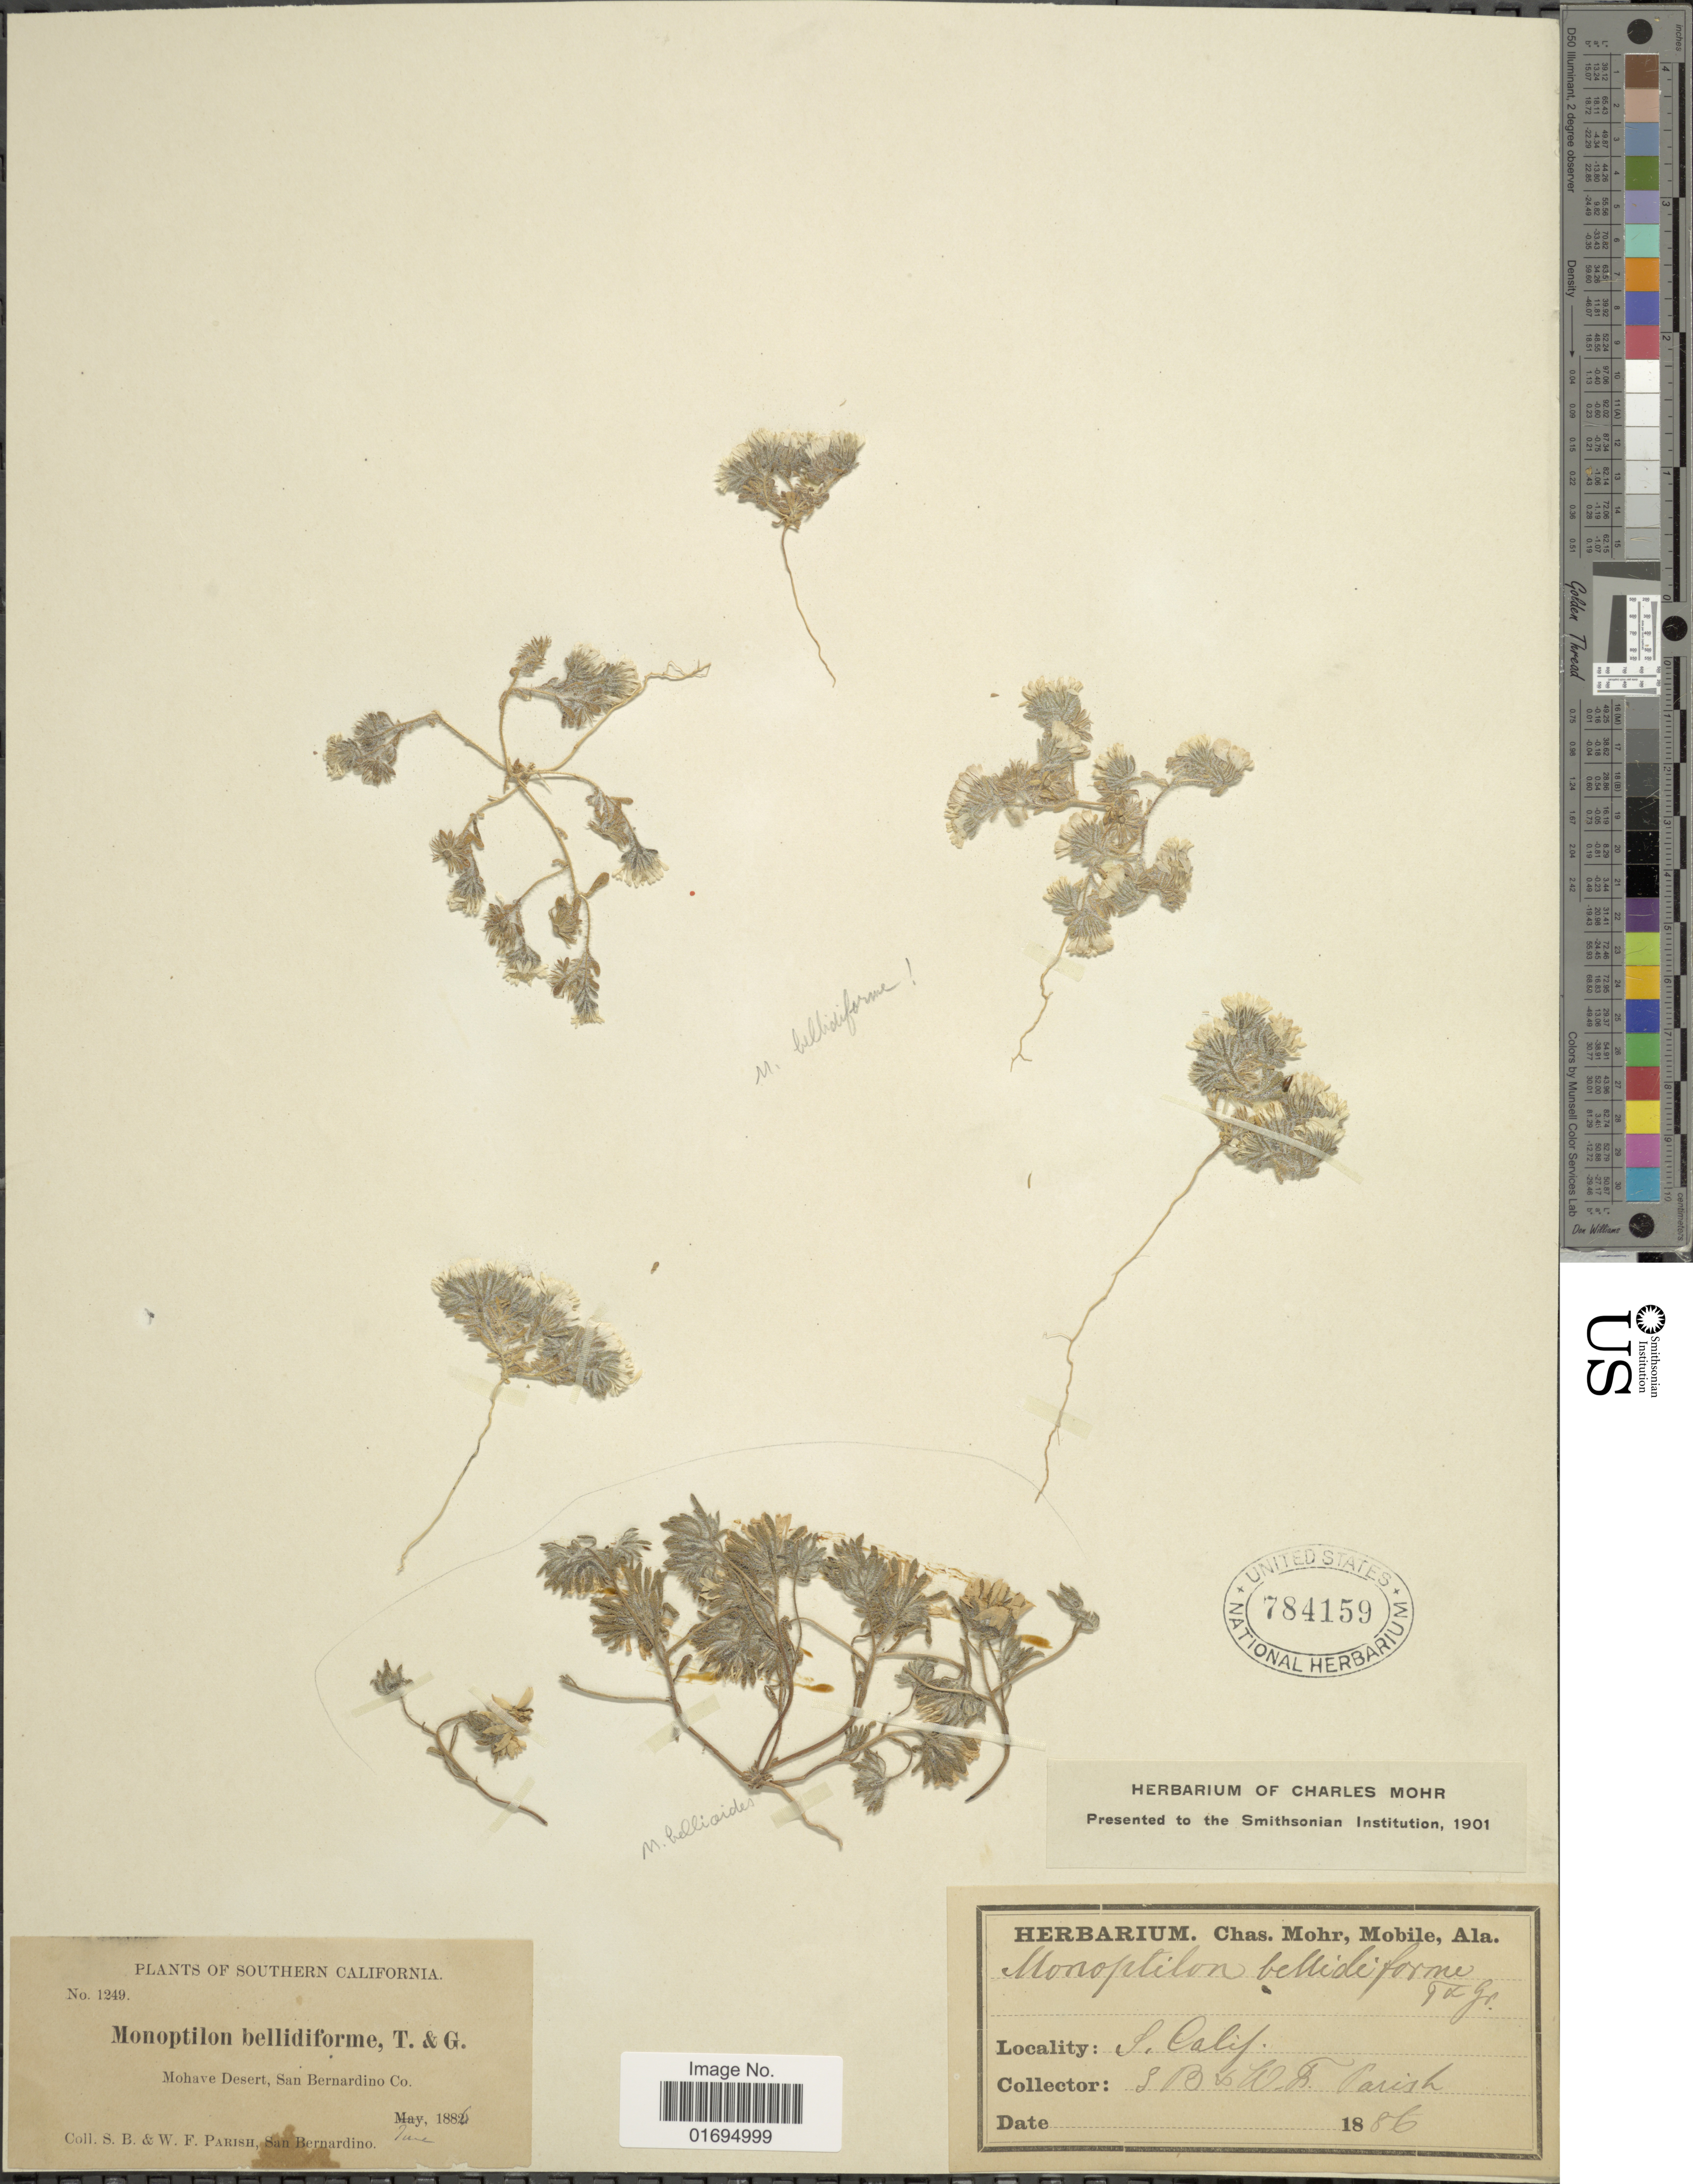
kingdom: Plantae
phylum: Tracheophyta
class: Magnoliopsida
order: Asterales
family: Asteraceae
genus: Monoptilon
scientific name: Monoptilon bellidiforme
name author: Torr. & A. Gray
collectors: S. B. Parish & W. F. Parish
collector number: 1249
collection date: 1886-06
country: United States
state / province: California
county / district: Kern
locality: Mohave Desert, San Bernardino Co., S. Calif.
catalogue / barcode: US 784159